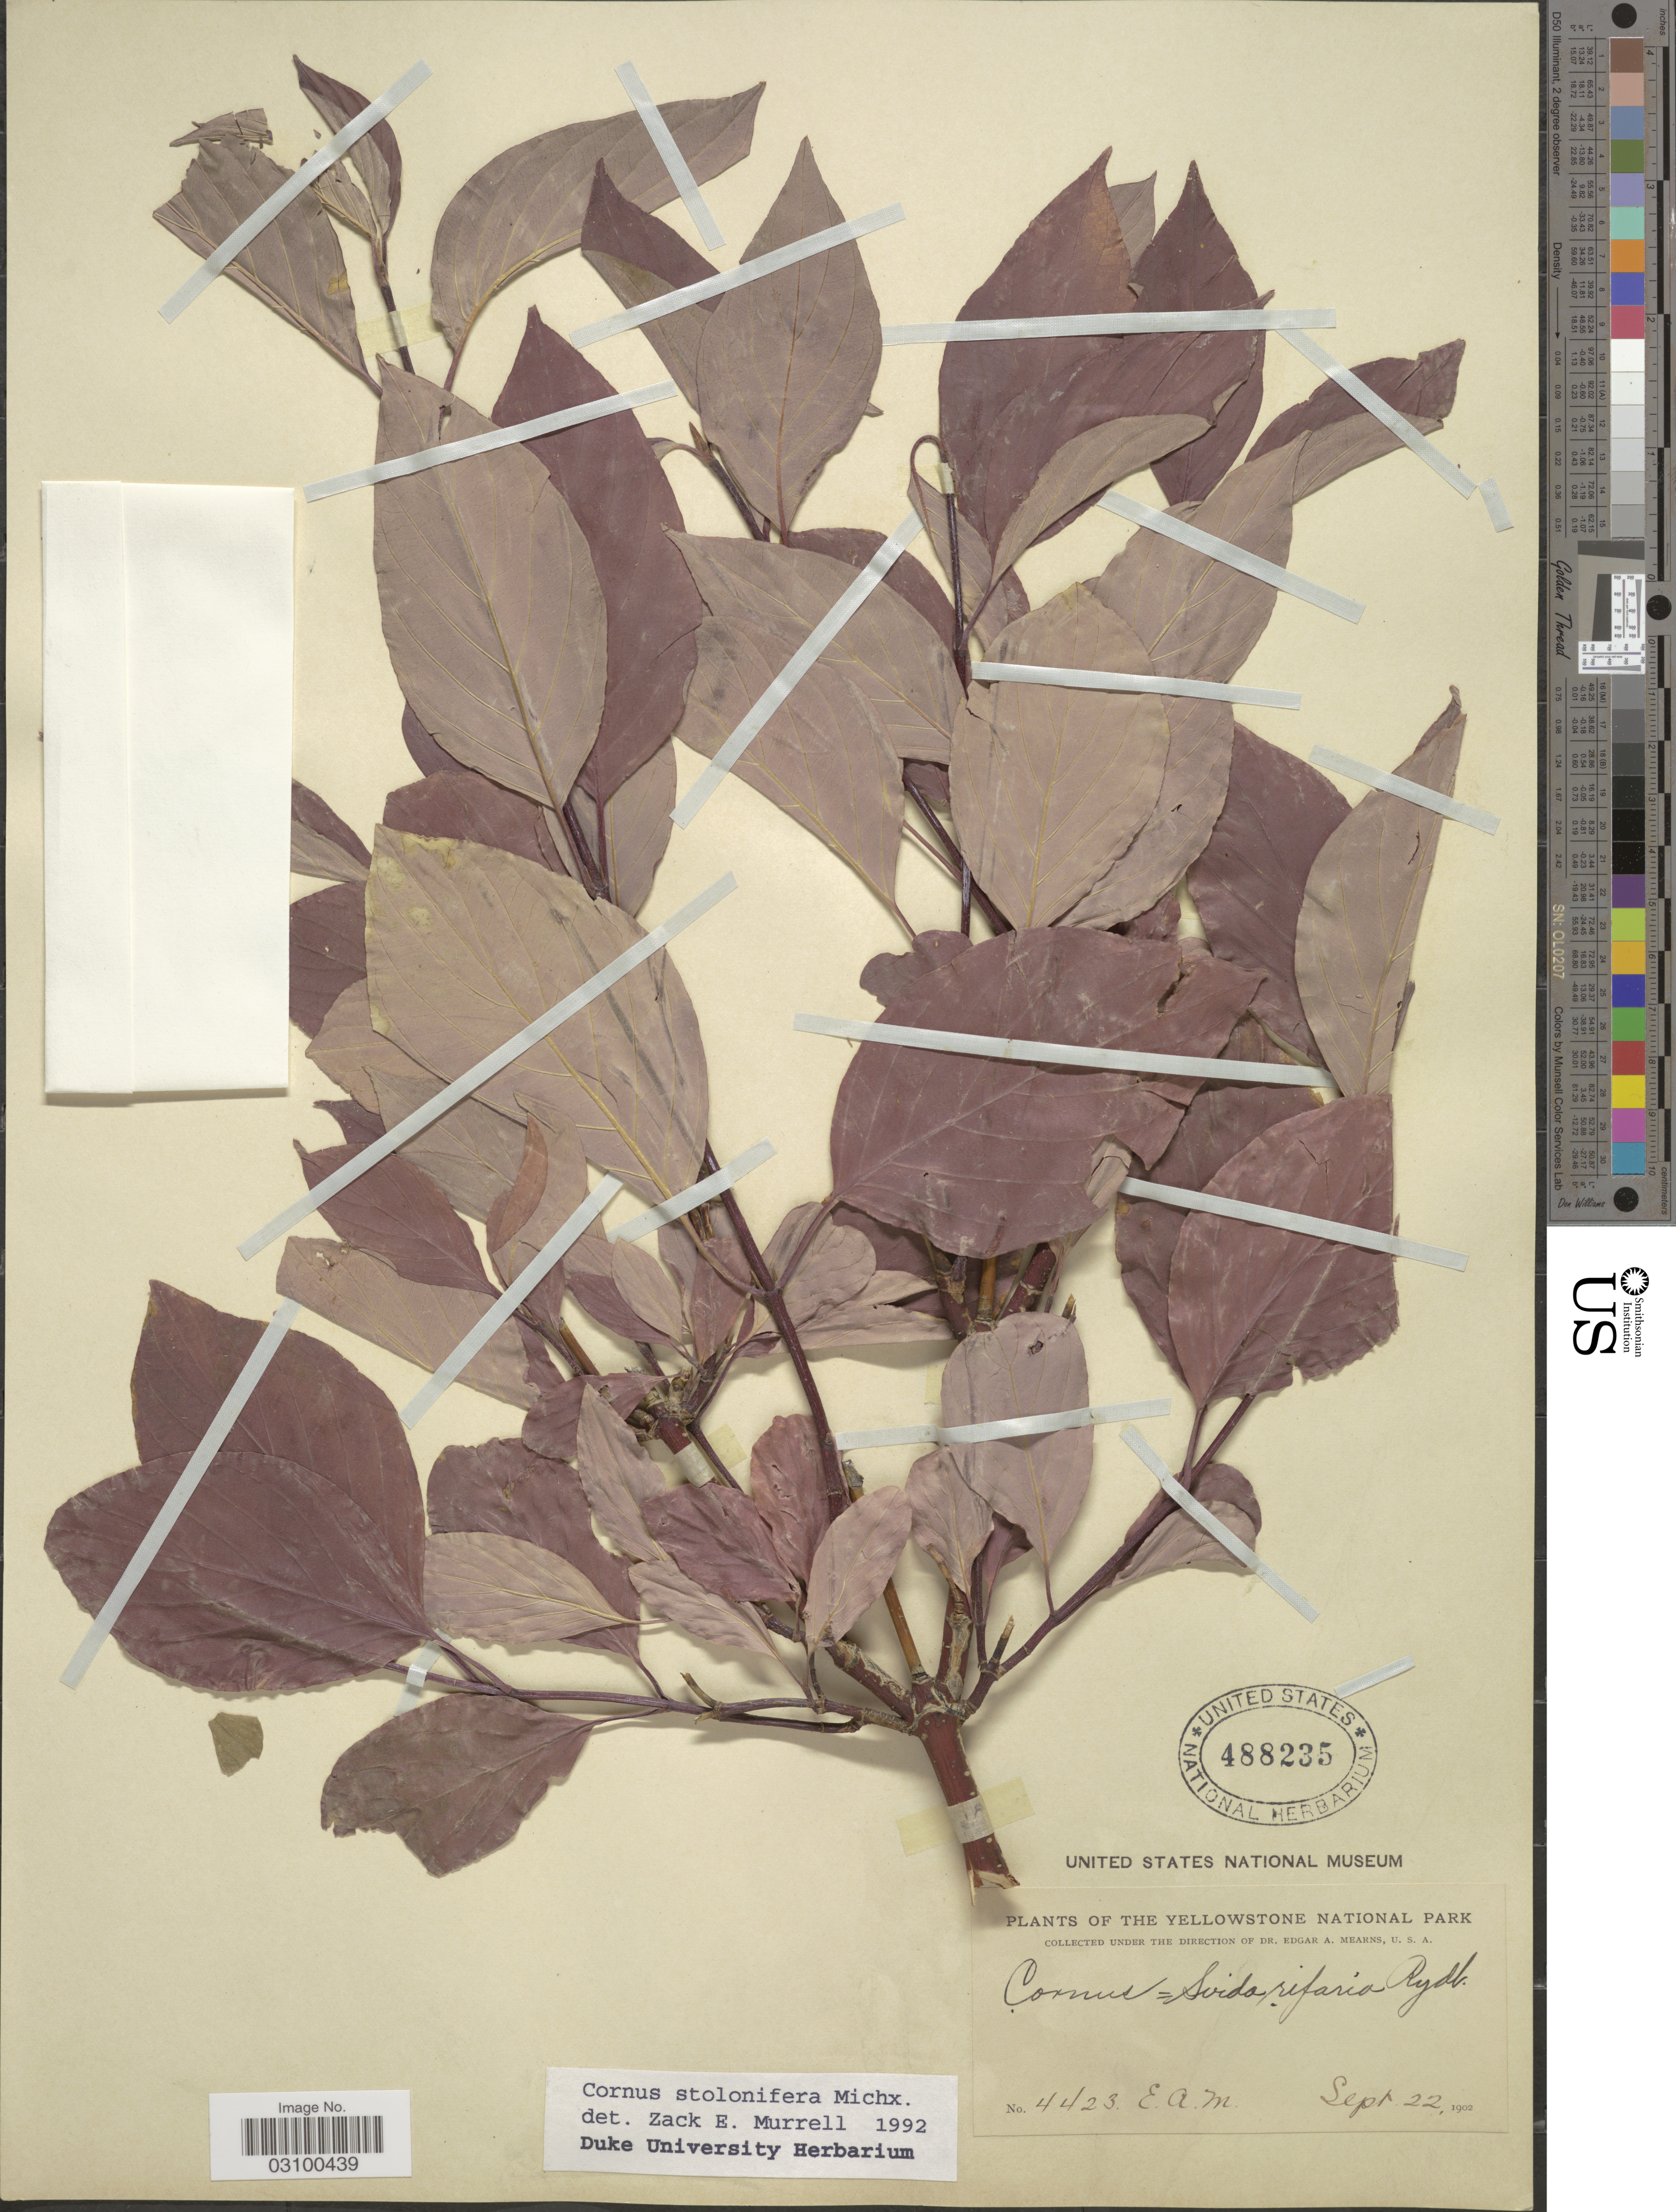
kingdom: Plantae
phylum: Tracheophyta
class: Magnoliopsida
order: Cornales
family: Cornaceae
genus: Cornus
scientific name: Cornus sericea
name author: L.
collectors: E. A. Mearns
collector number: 4423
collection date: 1902-09-22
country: United States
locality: The Yellowstone National Park.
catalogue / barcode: US 488235